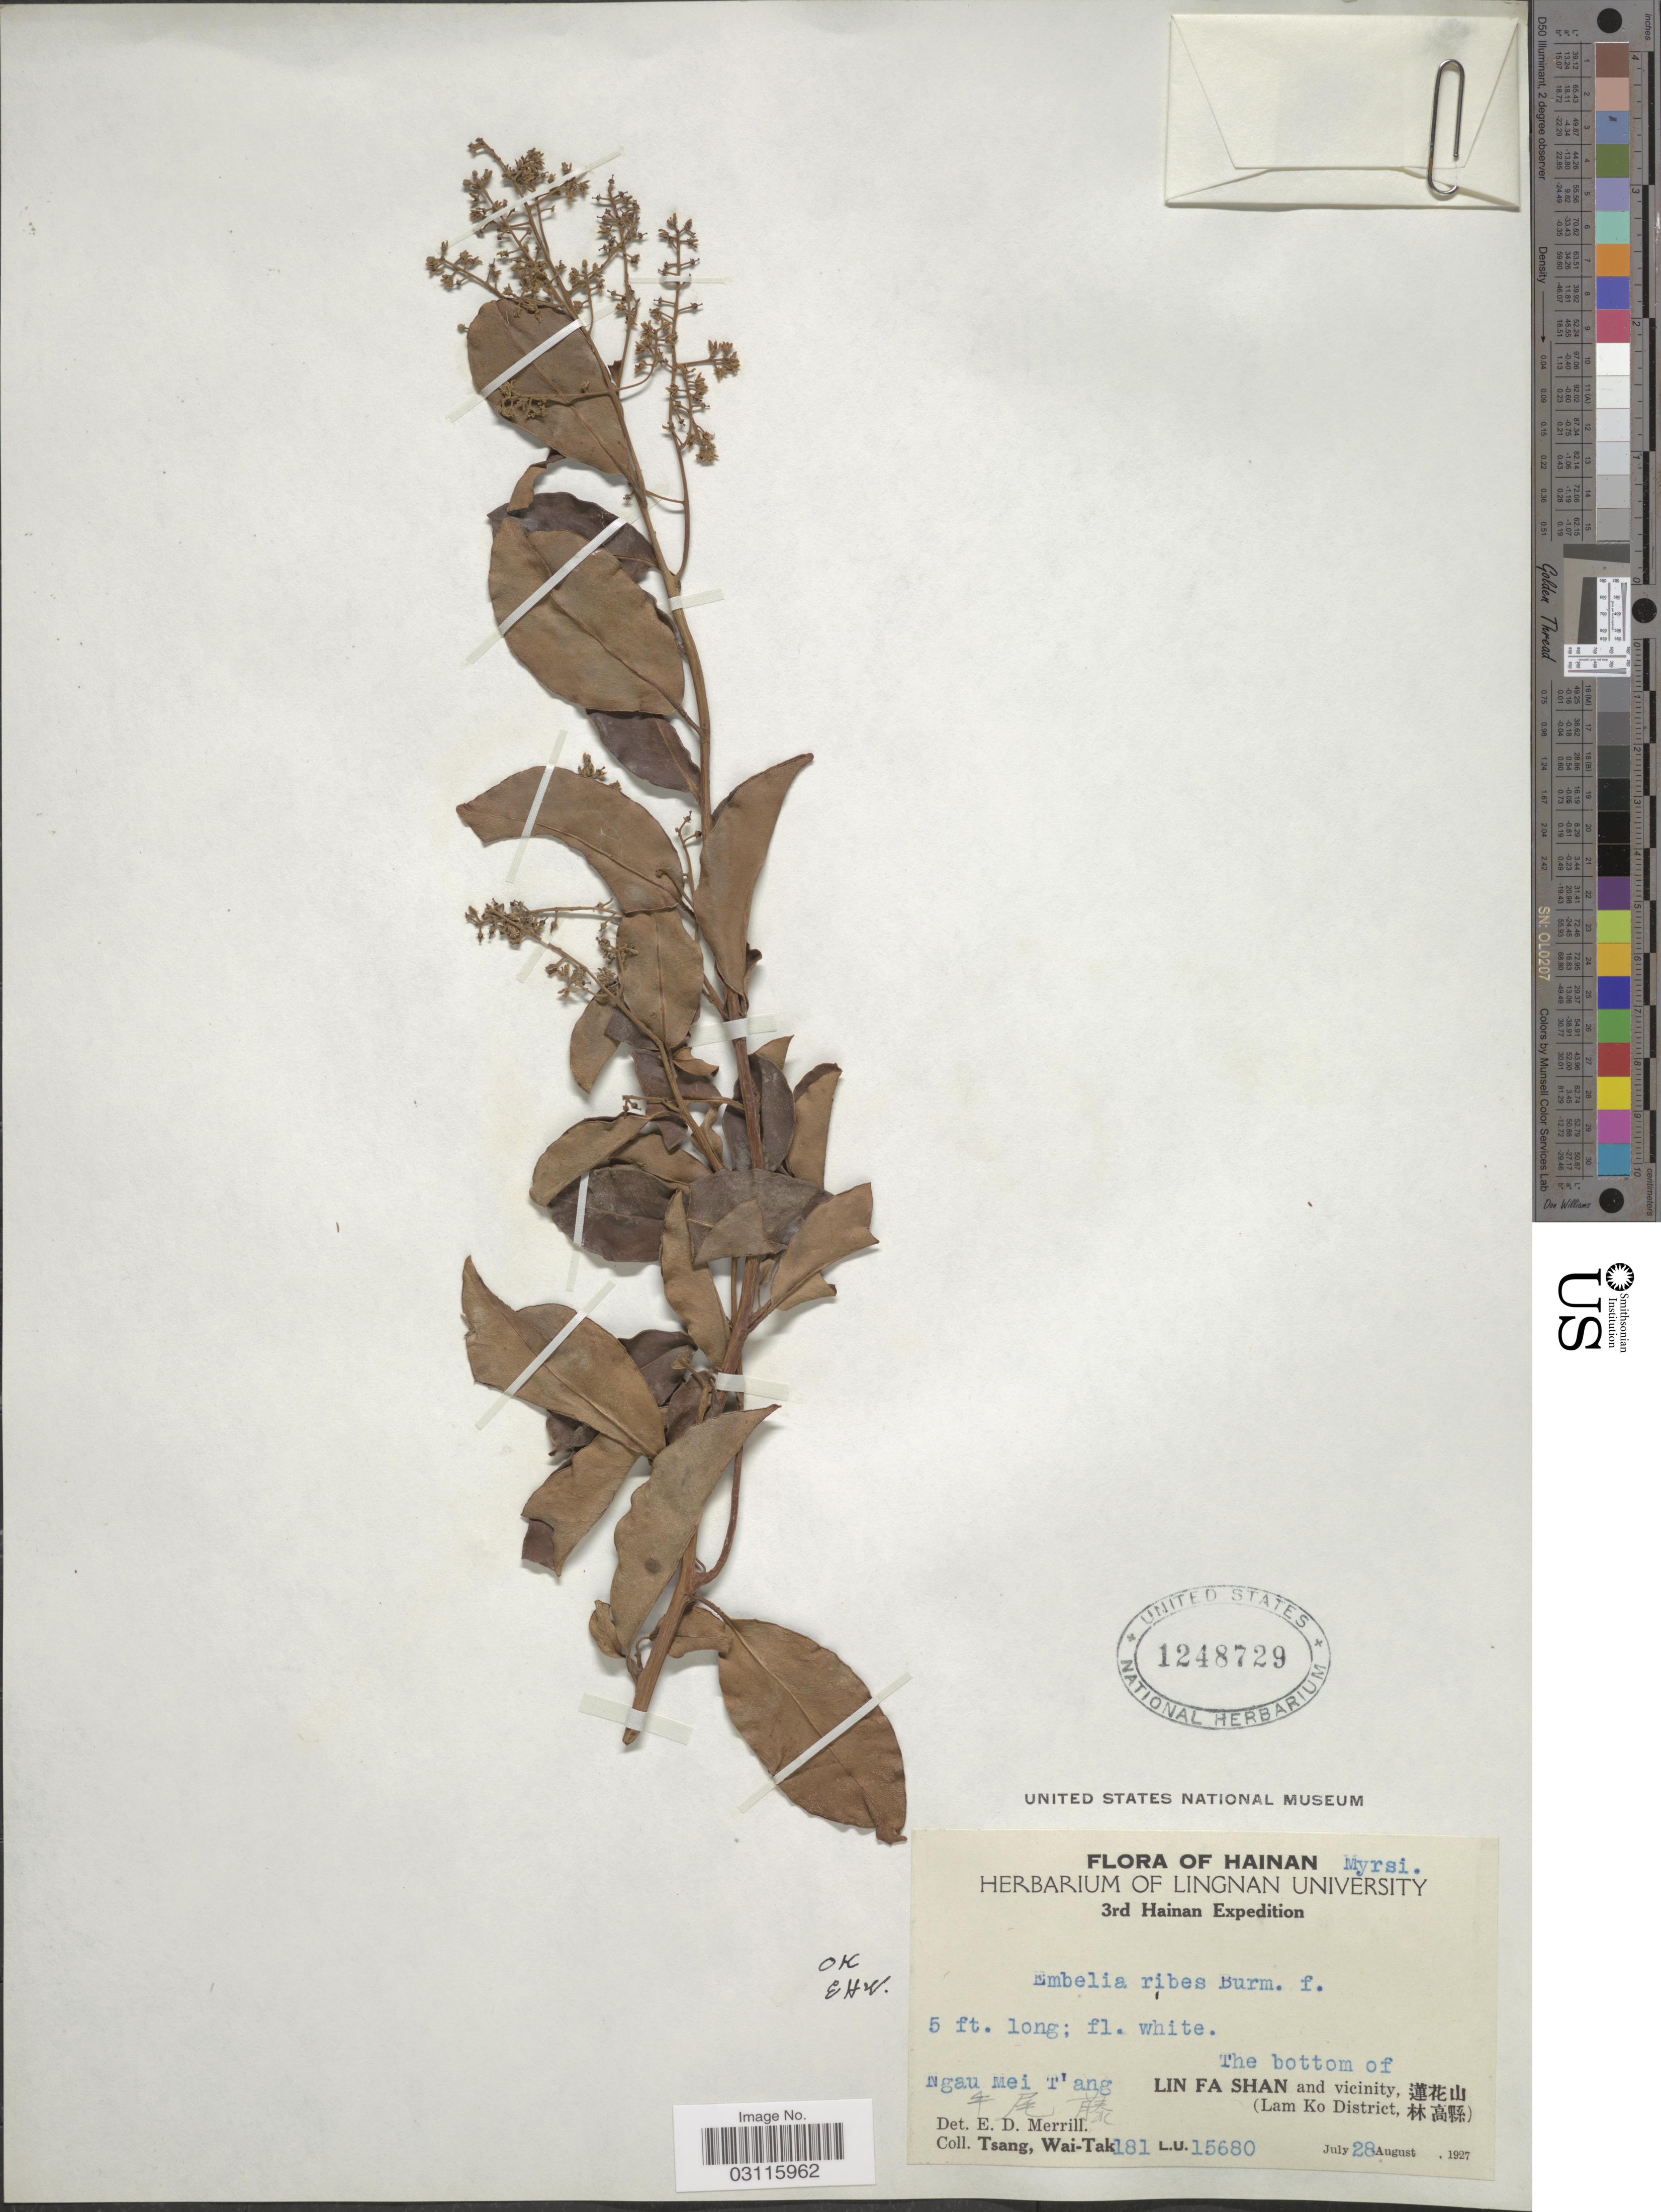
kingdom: Plantae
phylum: Tracheophyta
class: Magnoliopsida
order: Ericales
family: Primulaceae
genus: Embelia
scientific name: Embelia ribes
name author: Burm. f.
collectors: W. T. Tsang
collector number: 181L.U.15680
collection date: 1927-07-28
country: China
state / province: Hainan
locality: The bottom of Ngau Mei T'ang, Lin Fa Shan and vicinity, X, (Lam Ko District, X).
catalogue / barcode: US 1248729